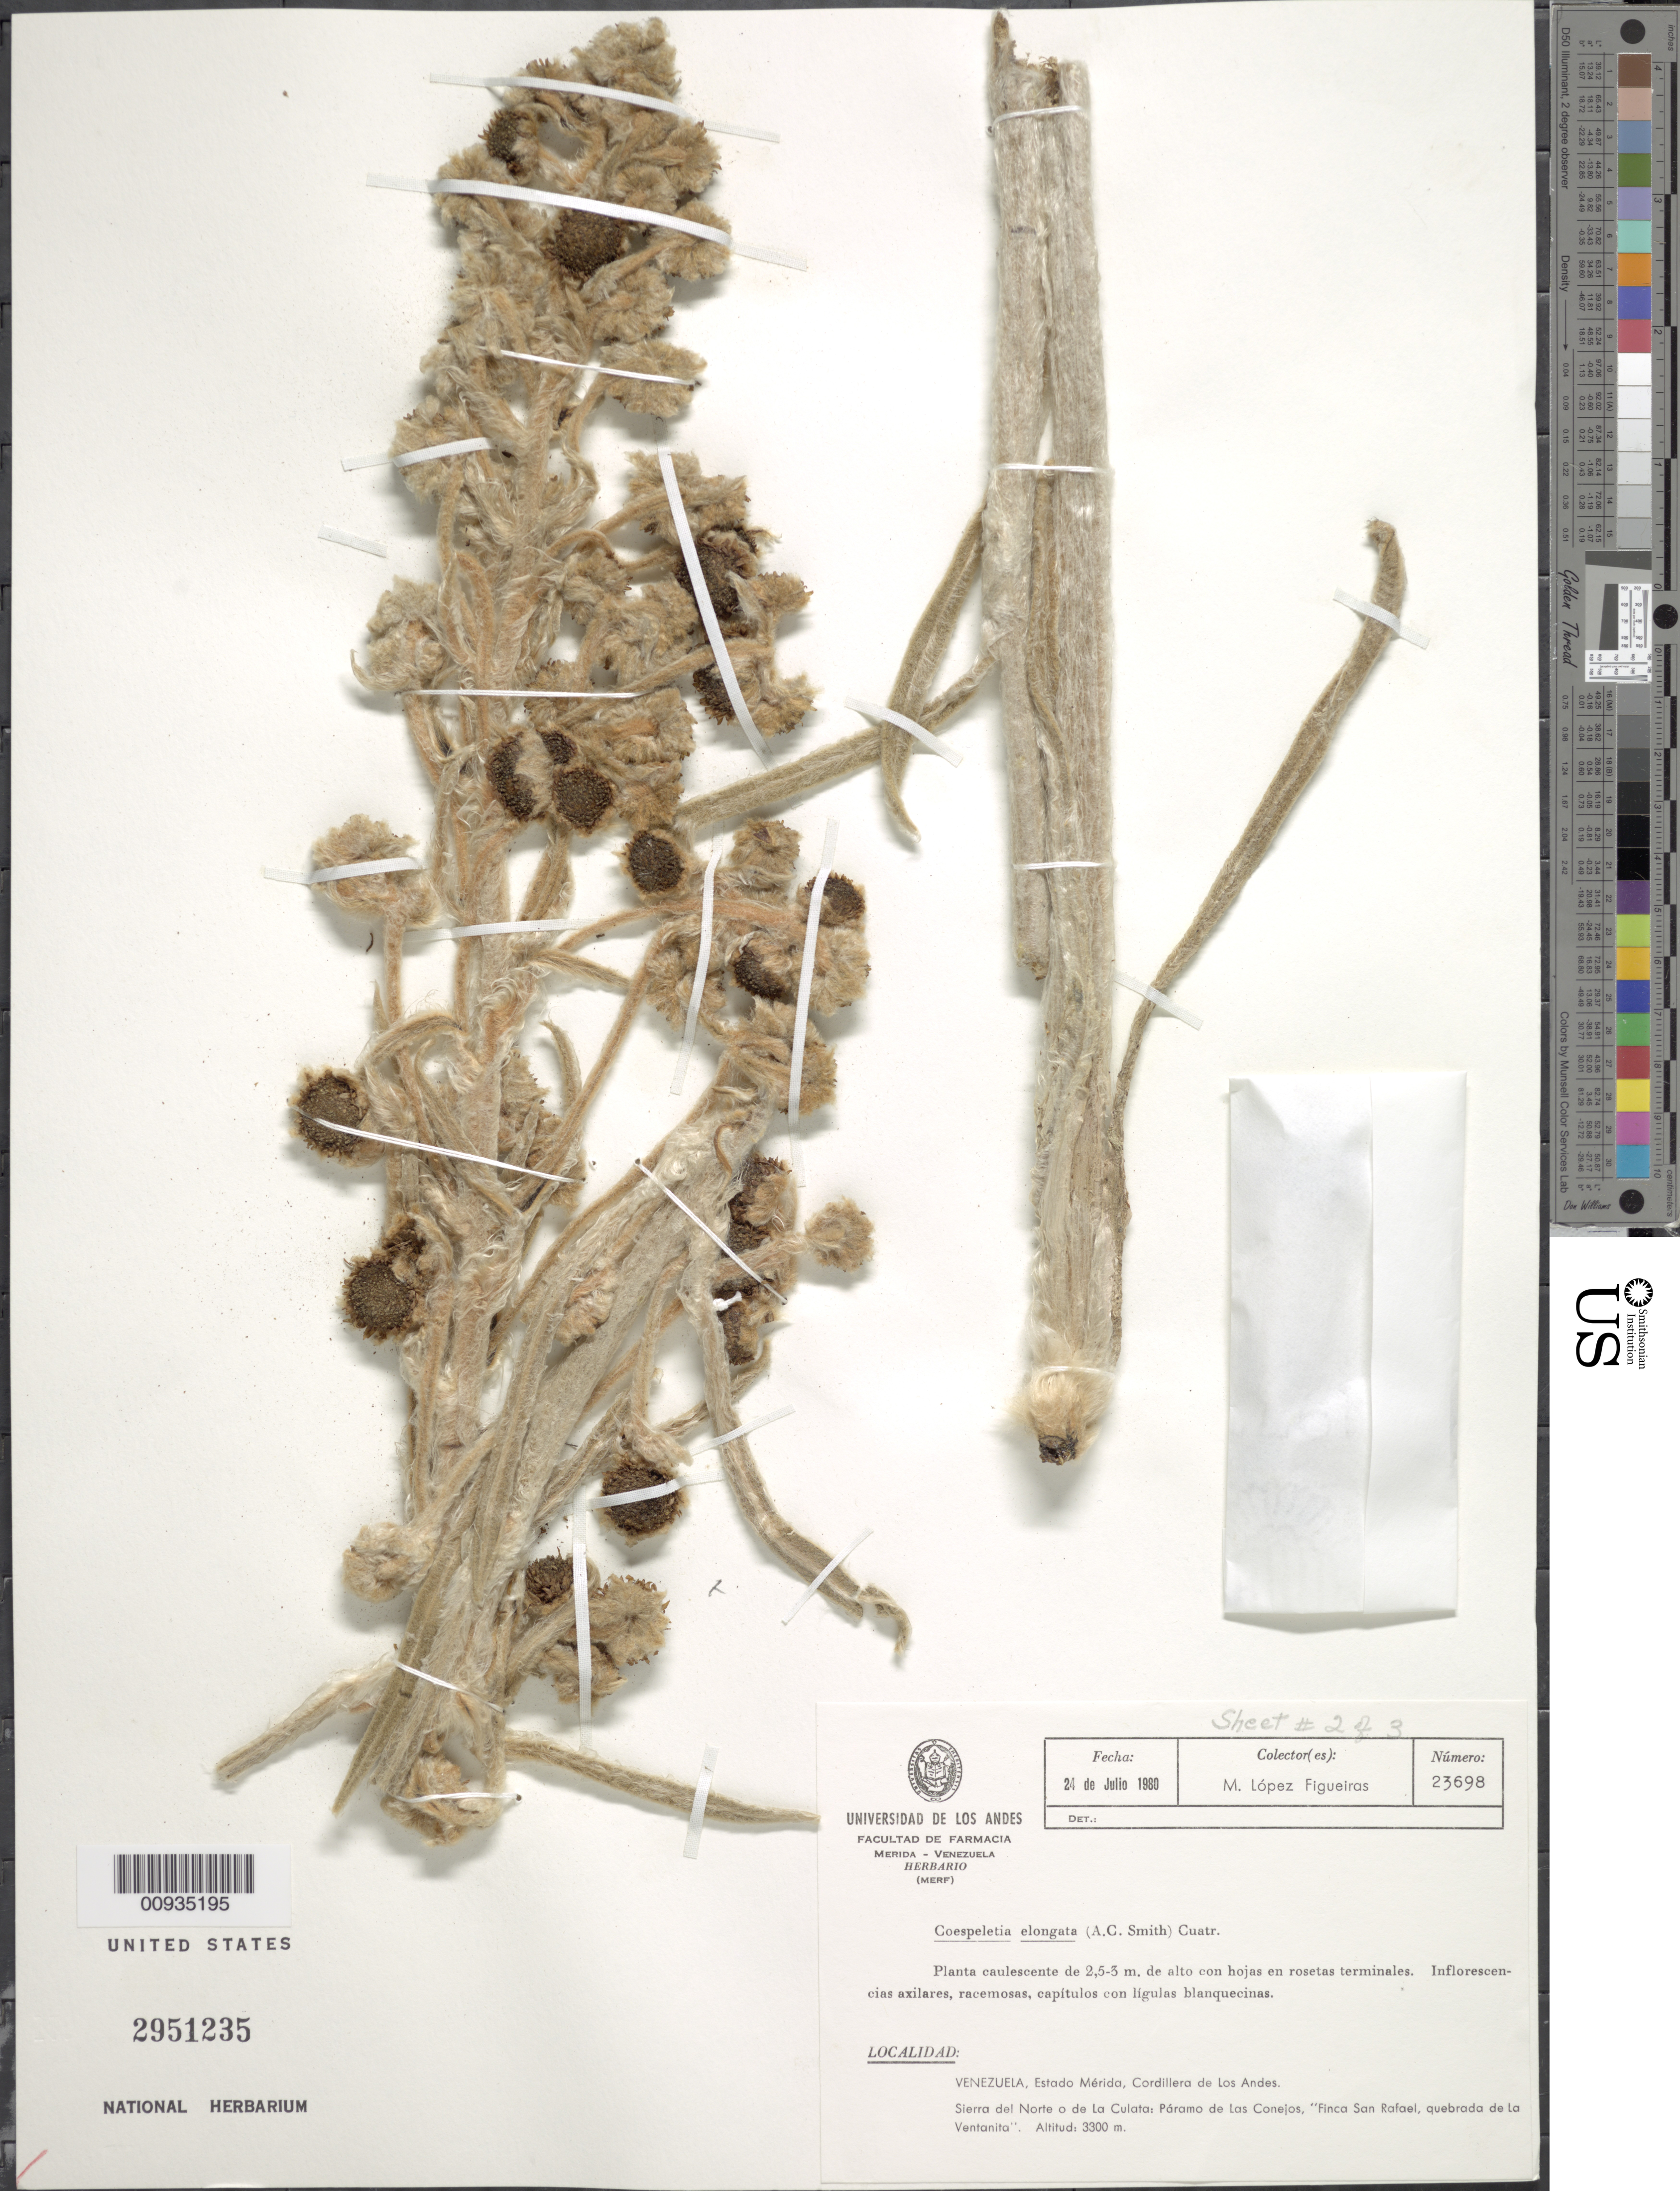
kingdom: Plantae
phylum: Tracheophyta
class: Magnoliopsida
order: Asterales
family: Asteraceae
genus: Coespeletia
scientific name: Coespeletia elongata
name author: (A.C. Sm.) Cuatrec.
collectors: M. López Figueiras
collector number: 23698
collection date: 1980-07-24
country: Venezuela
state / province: Mérida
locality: Cordillera de Los Andes, Sierra del Norte o de La Culata: Paramo de Las Conejos, Finca San Rafael, quebrada de la Ventanita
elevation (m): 3300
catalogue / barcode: US 2951235